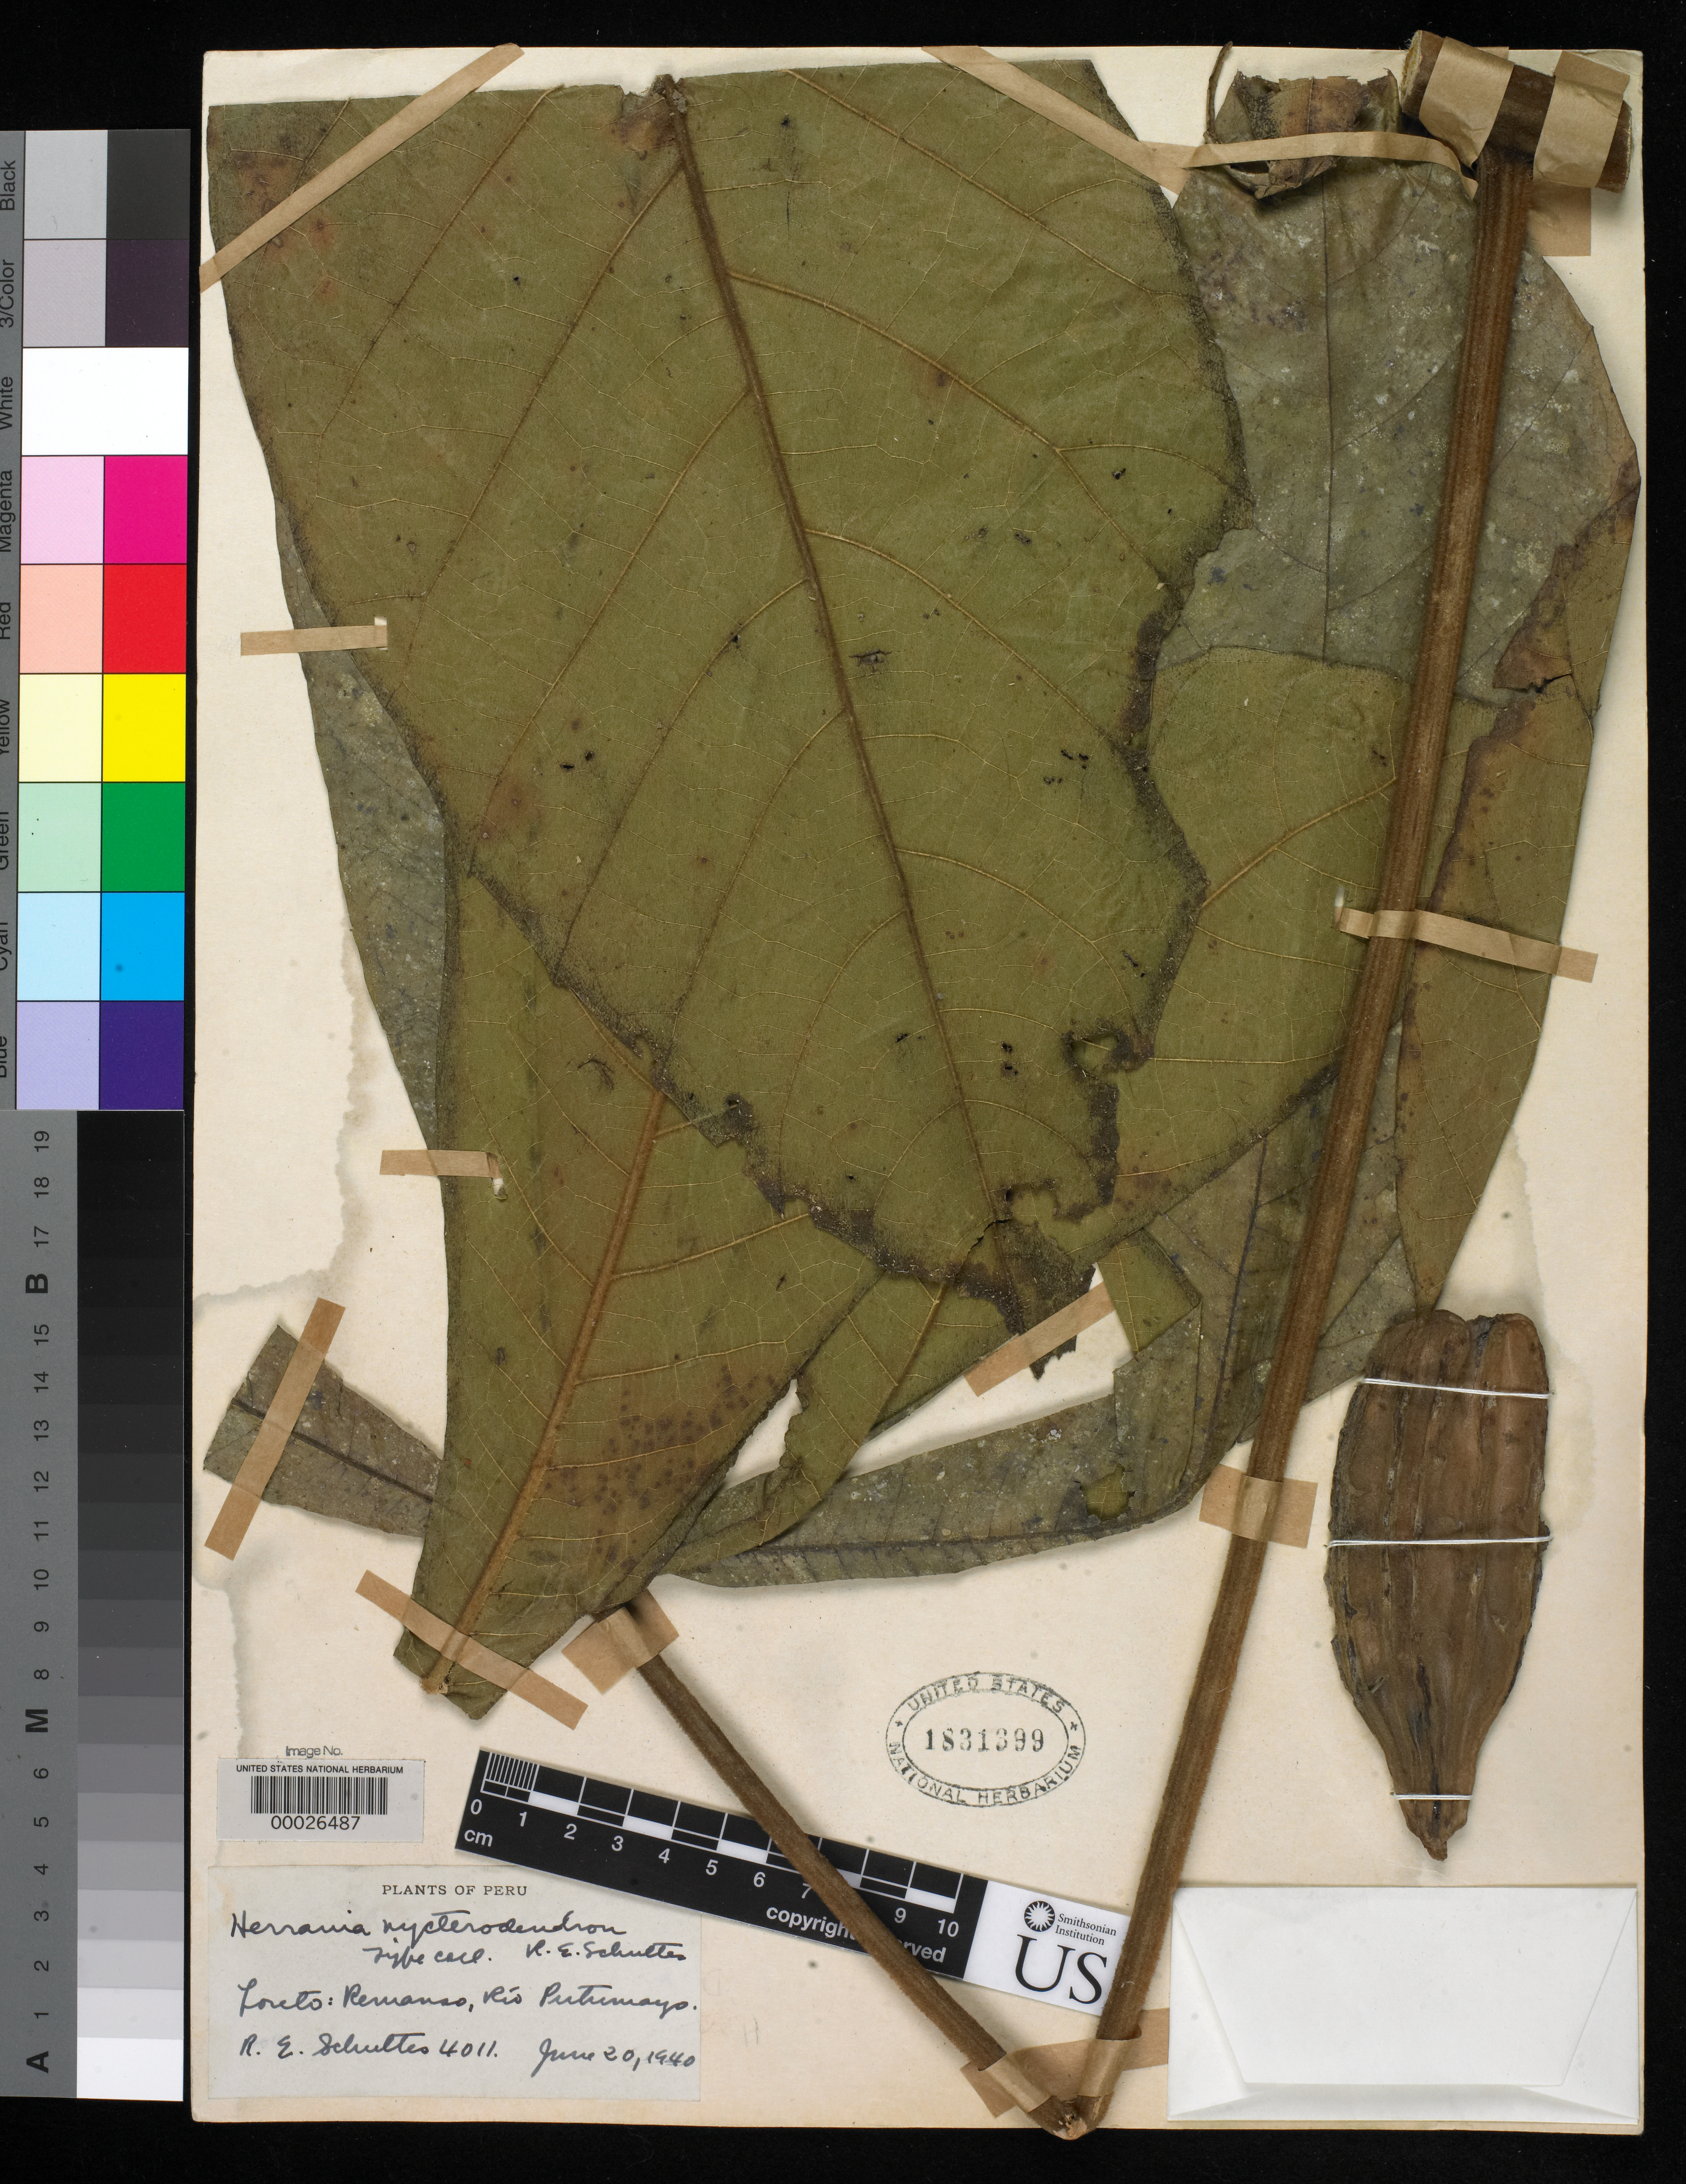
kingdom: Plantae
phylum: Tracheophyta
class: Magnoliopsida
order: Malvales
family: Malvaceae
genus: Herrania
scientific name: Herrania nycterodendron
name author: R.E. Schult.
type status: Isotype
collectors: R. E. Schultes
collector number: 4011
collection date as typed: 20 Jun 1942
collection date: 1942-06-20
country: Peru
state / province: Loreto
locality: Remanso, Rio Putumayo.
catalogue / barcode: US 1831399